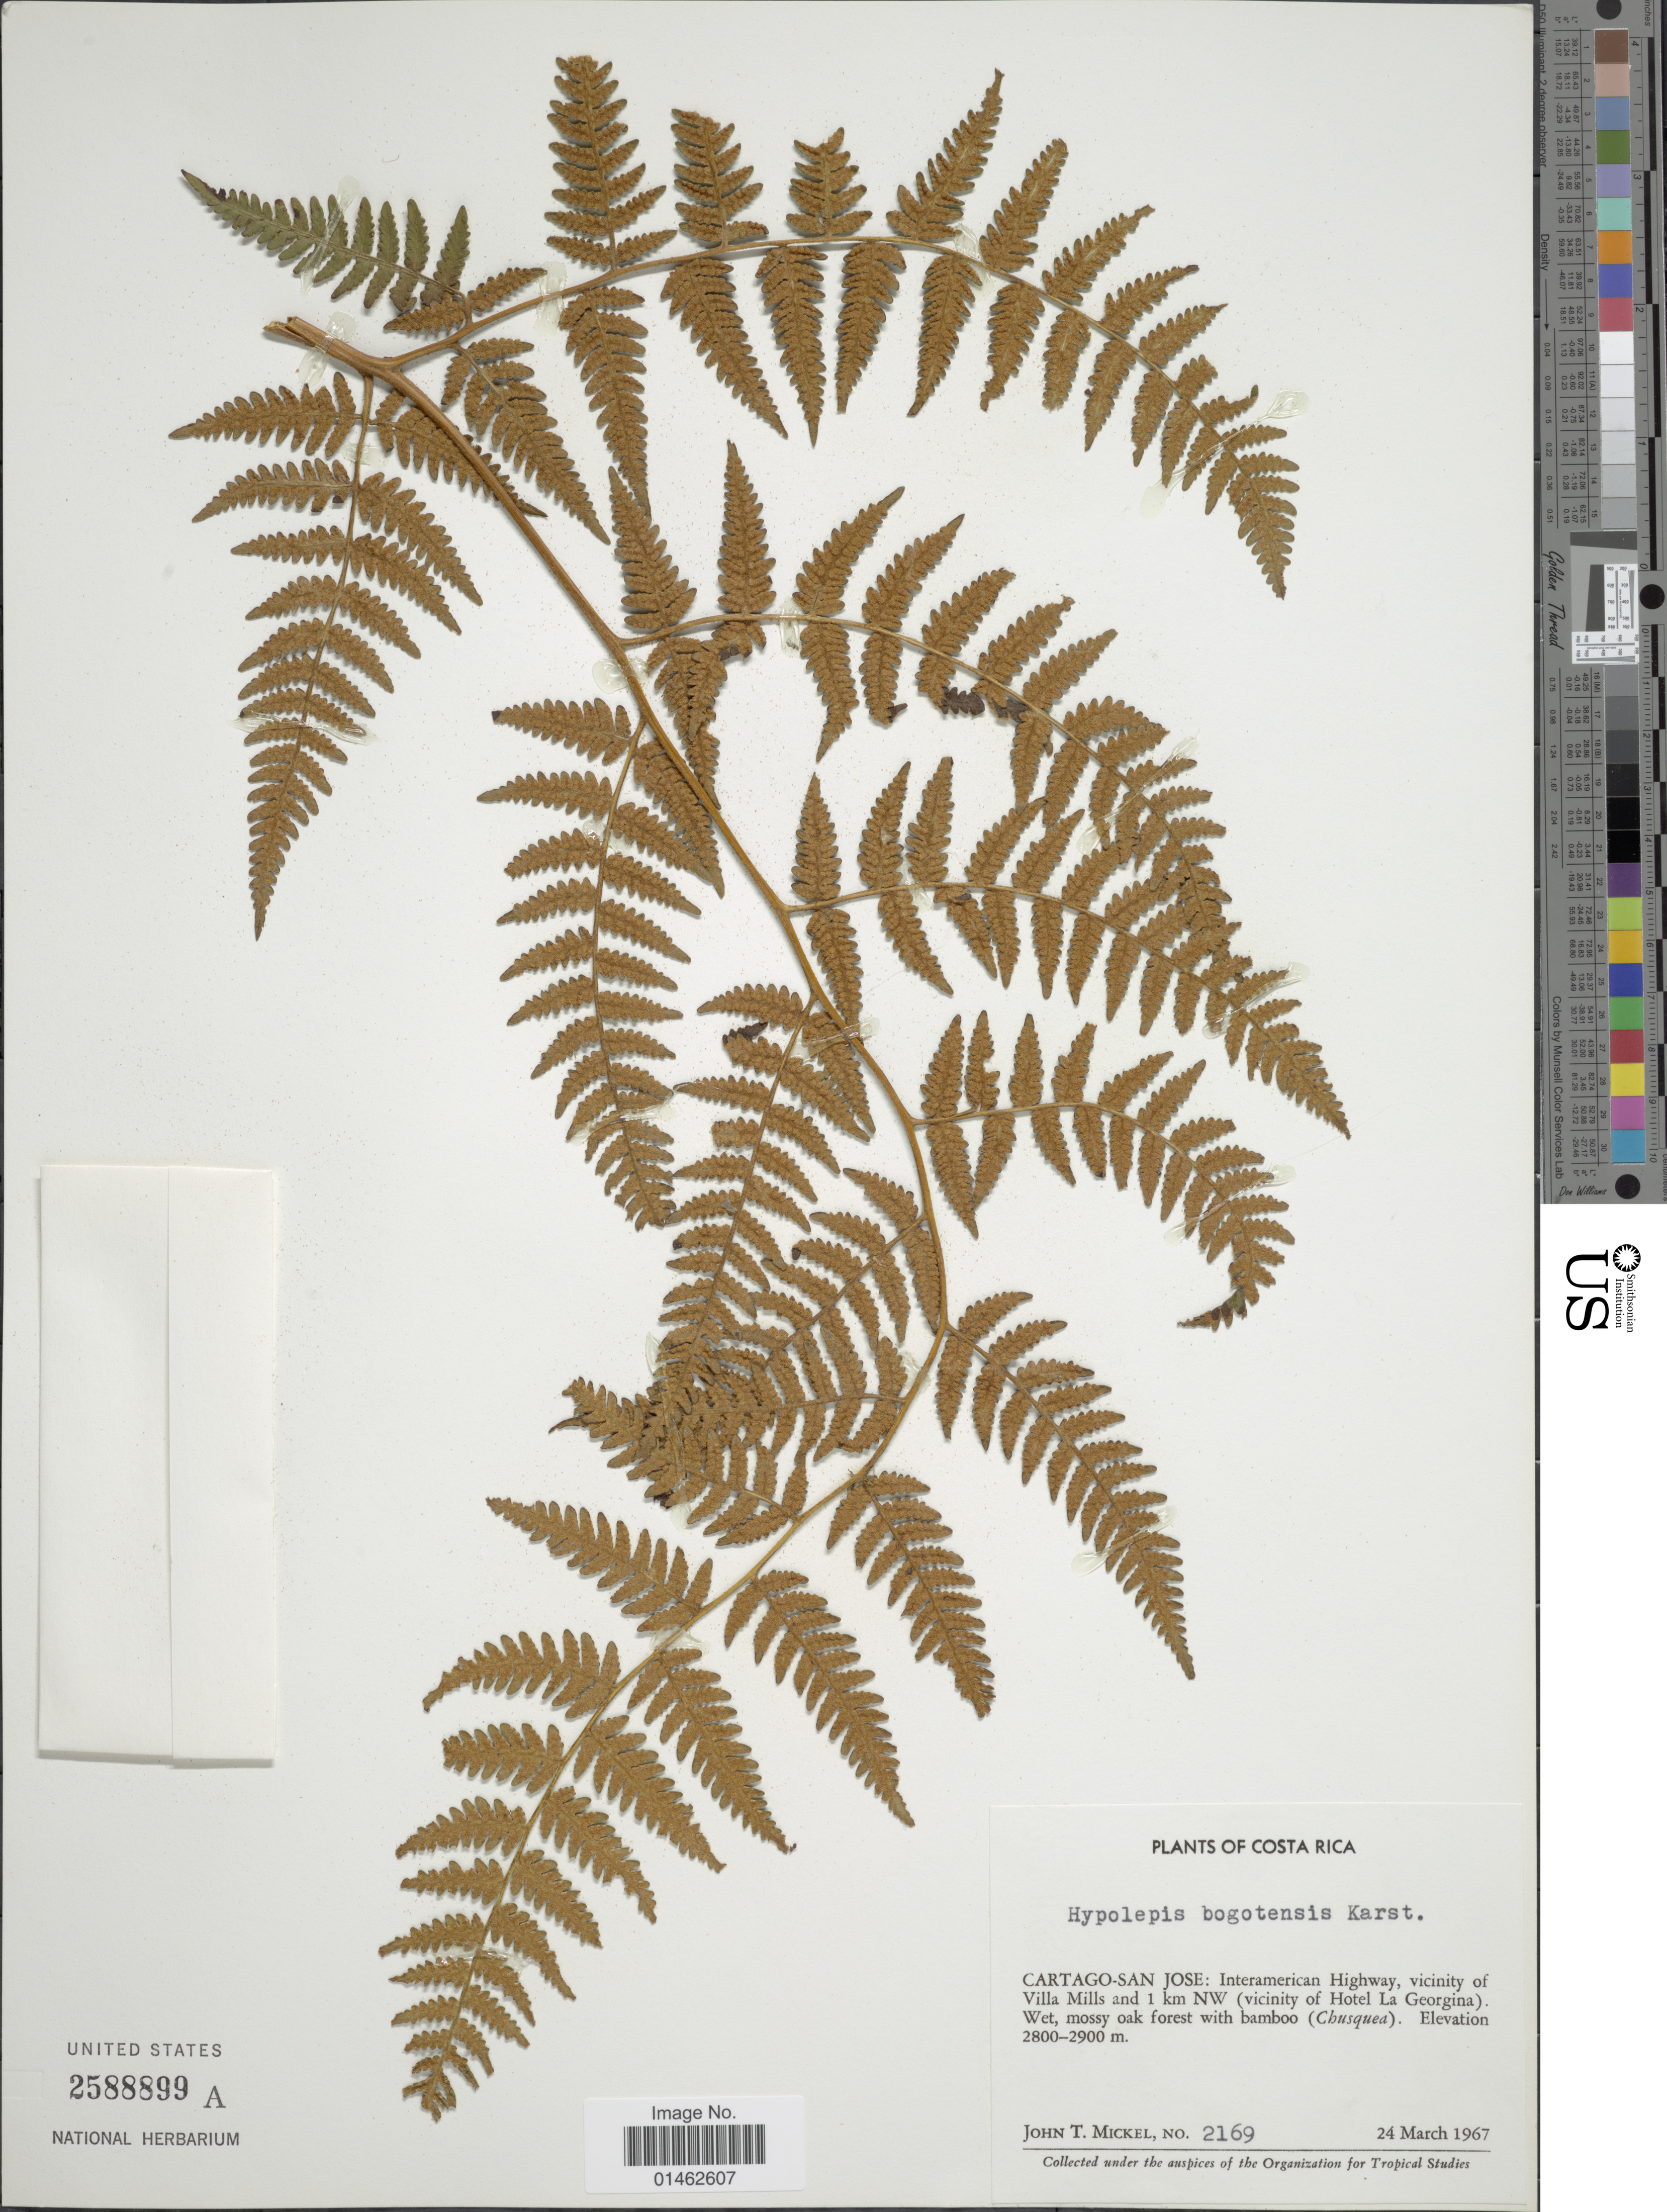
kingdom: Plantae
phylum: Tracheophyta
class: Polypodiopsida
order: Polypodiales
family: Dennstaedtiaceae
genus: Hypolepis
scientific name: Hypolepis bogotensis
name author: H. Karst.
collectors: J. T. Mickel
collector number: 2169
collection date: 1967-03-24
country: Costa Rica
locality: Cartago-San Jose: Interamerican Highway, vicinity of Villa Mills and 1 km NW (vicinity of Hotel La Georgina)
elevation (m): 2800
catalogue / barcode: US 2588899A